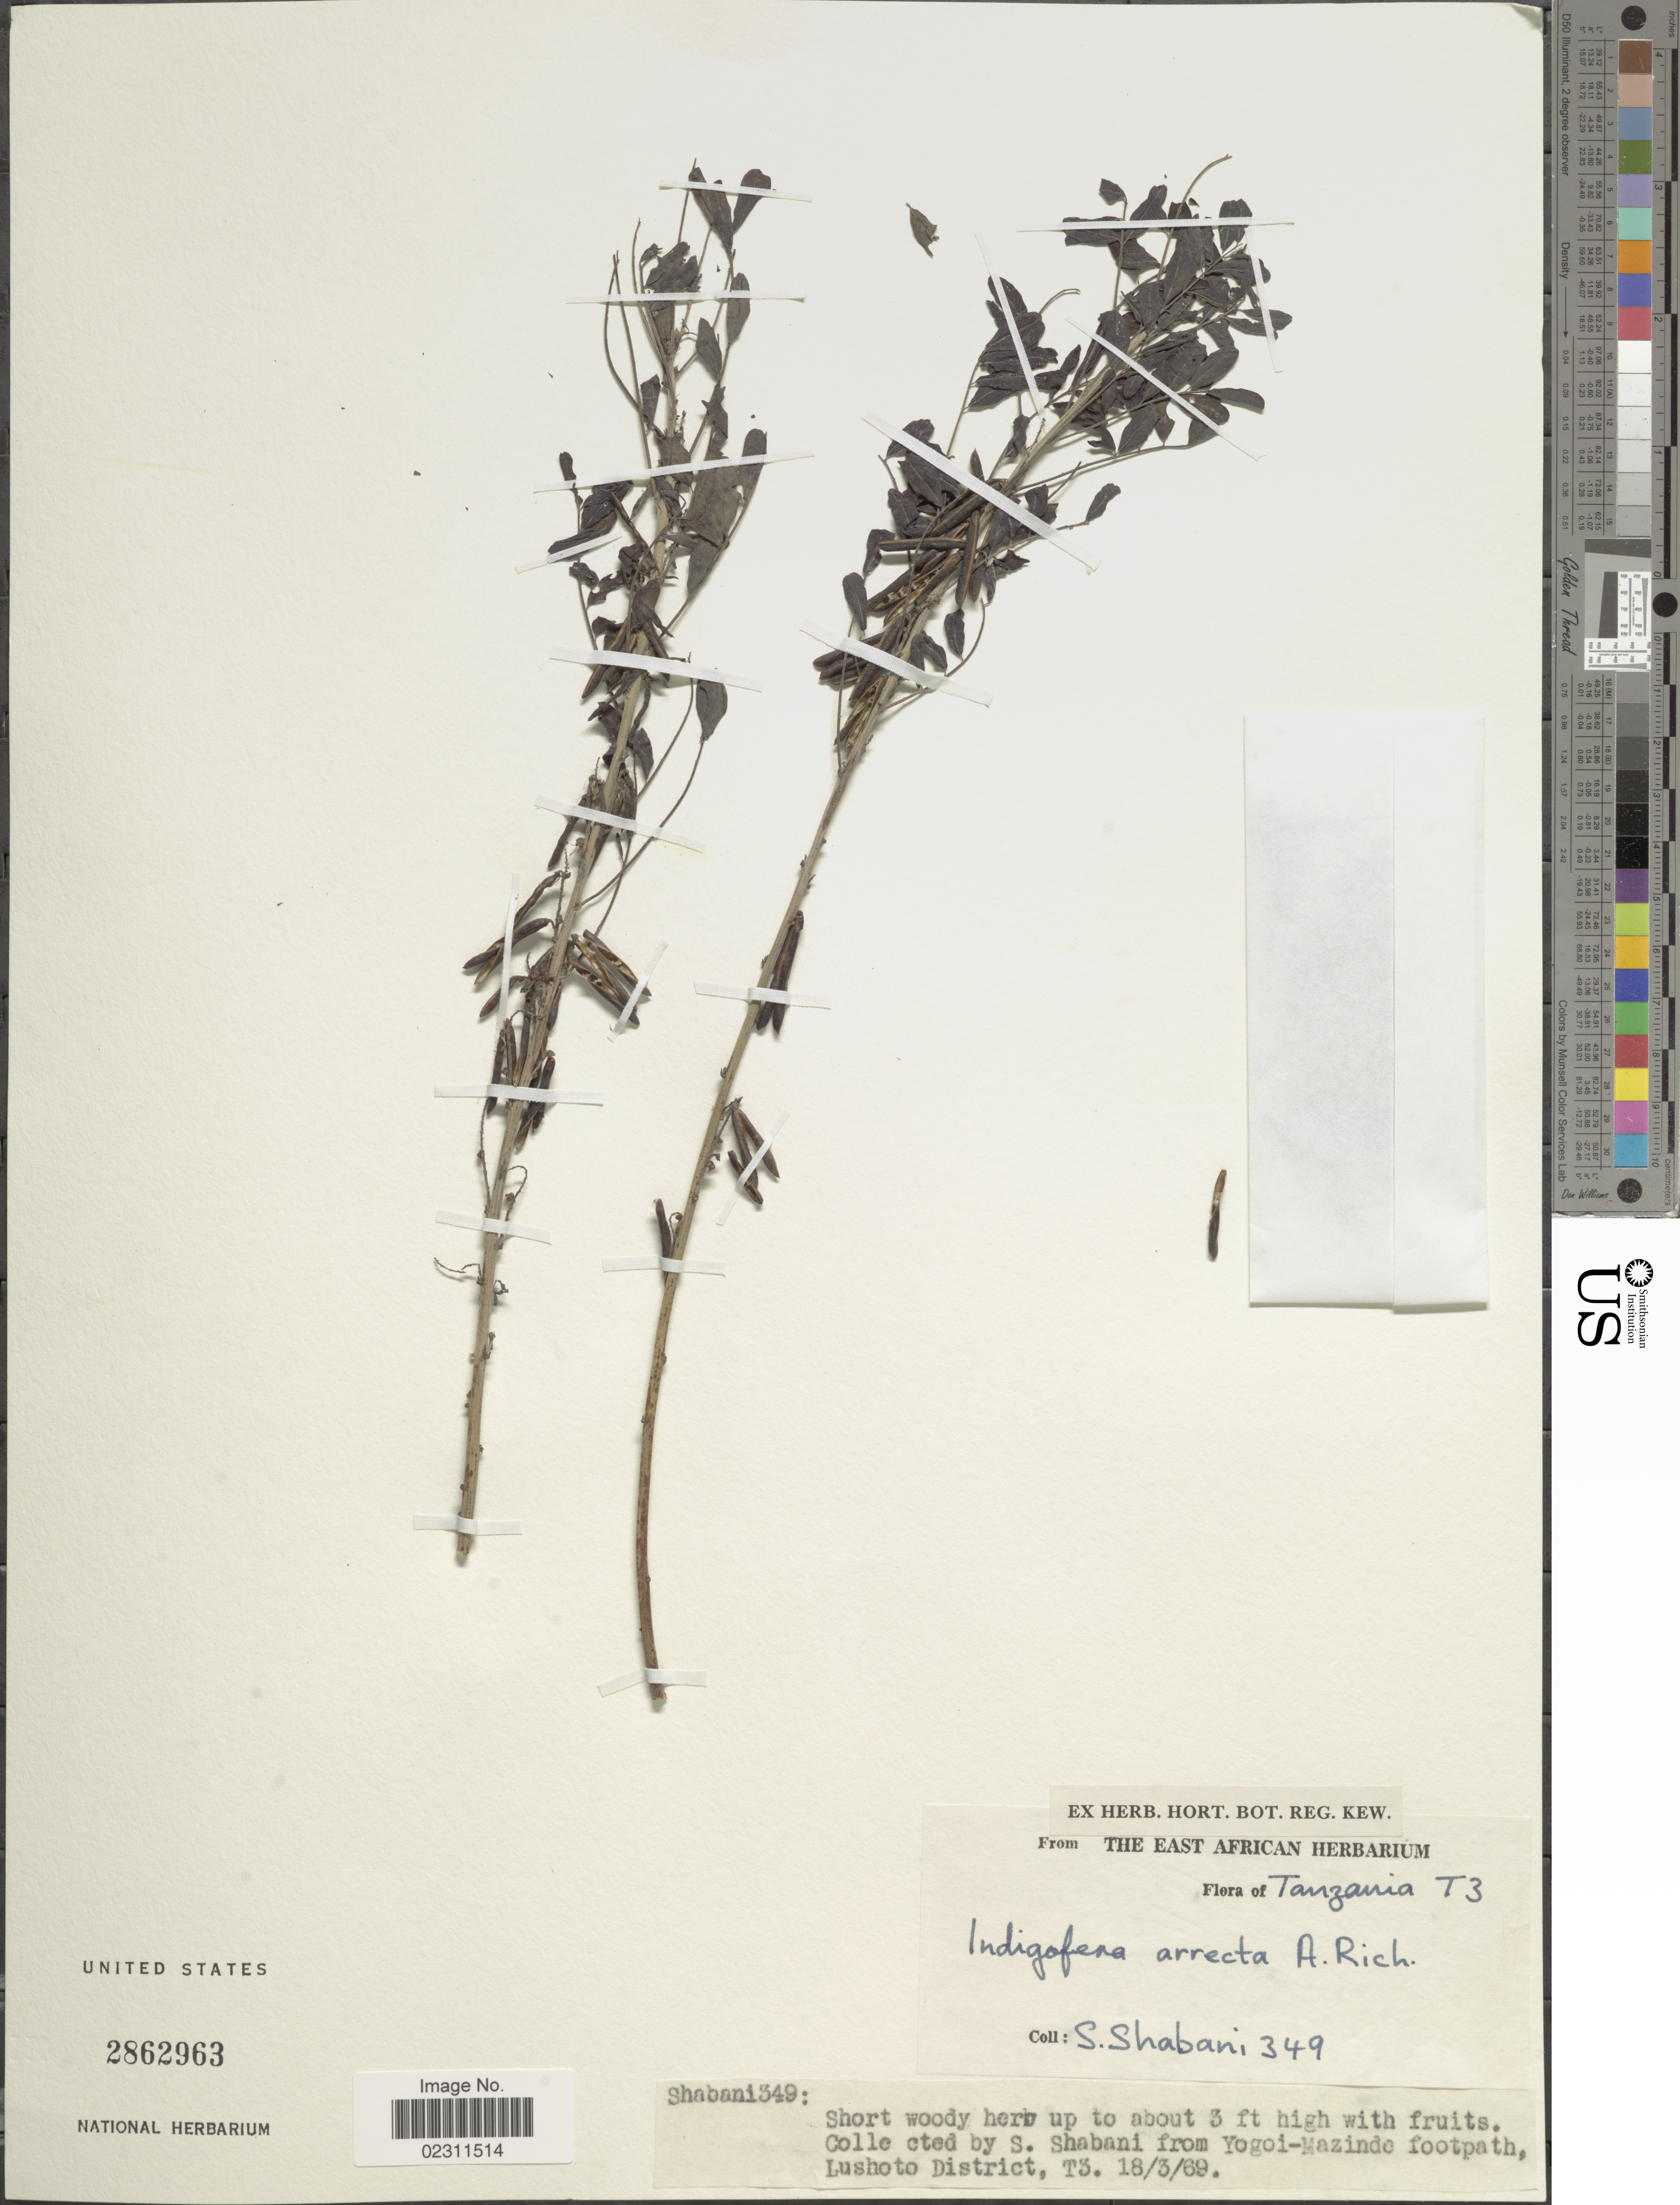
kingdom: Plantae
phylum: Tracheophyta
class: Magnoliopsida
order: Fabales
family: Fabaceae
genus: Indigofera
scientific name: Indigofera arrecta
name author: Hochst. ex A. Rich.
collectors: -. Shabani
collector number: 349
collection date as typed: Transcribed d/m/y: 18/3/69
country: Tanzania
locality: Yogoi-Mazindo footpath, Lushoto District, T3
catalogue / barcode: US 2862963